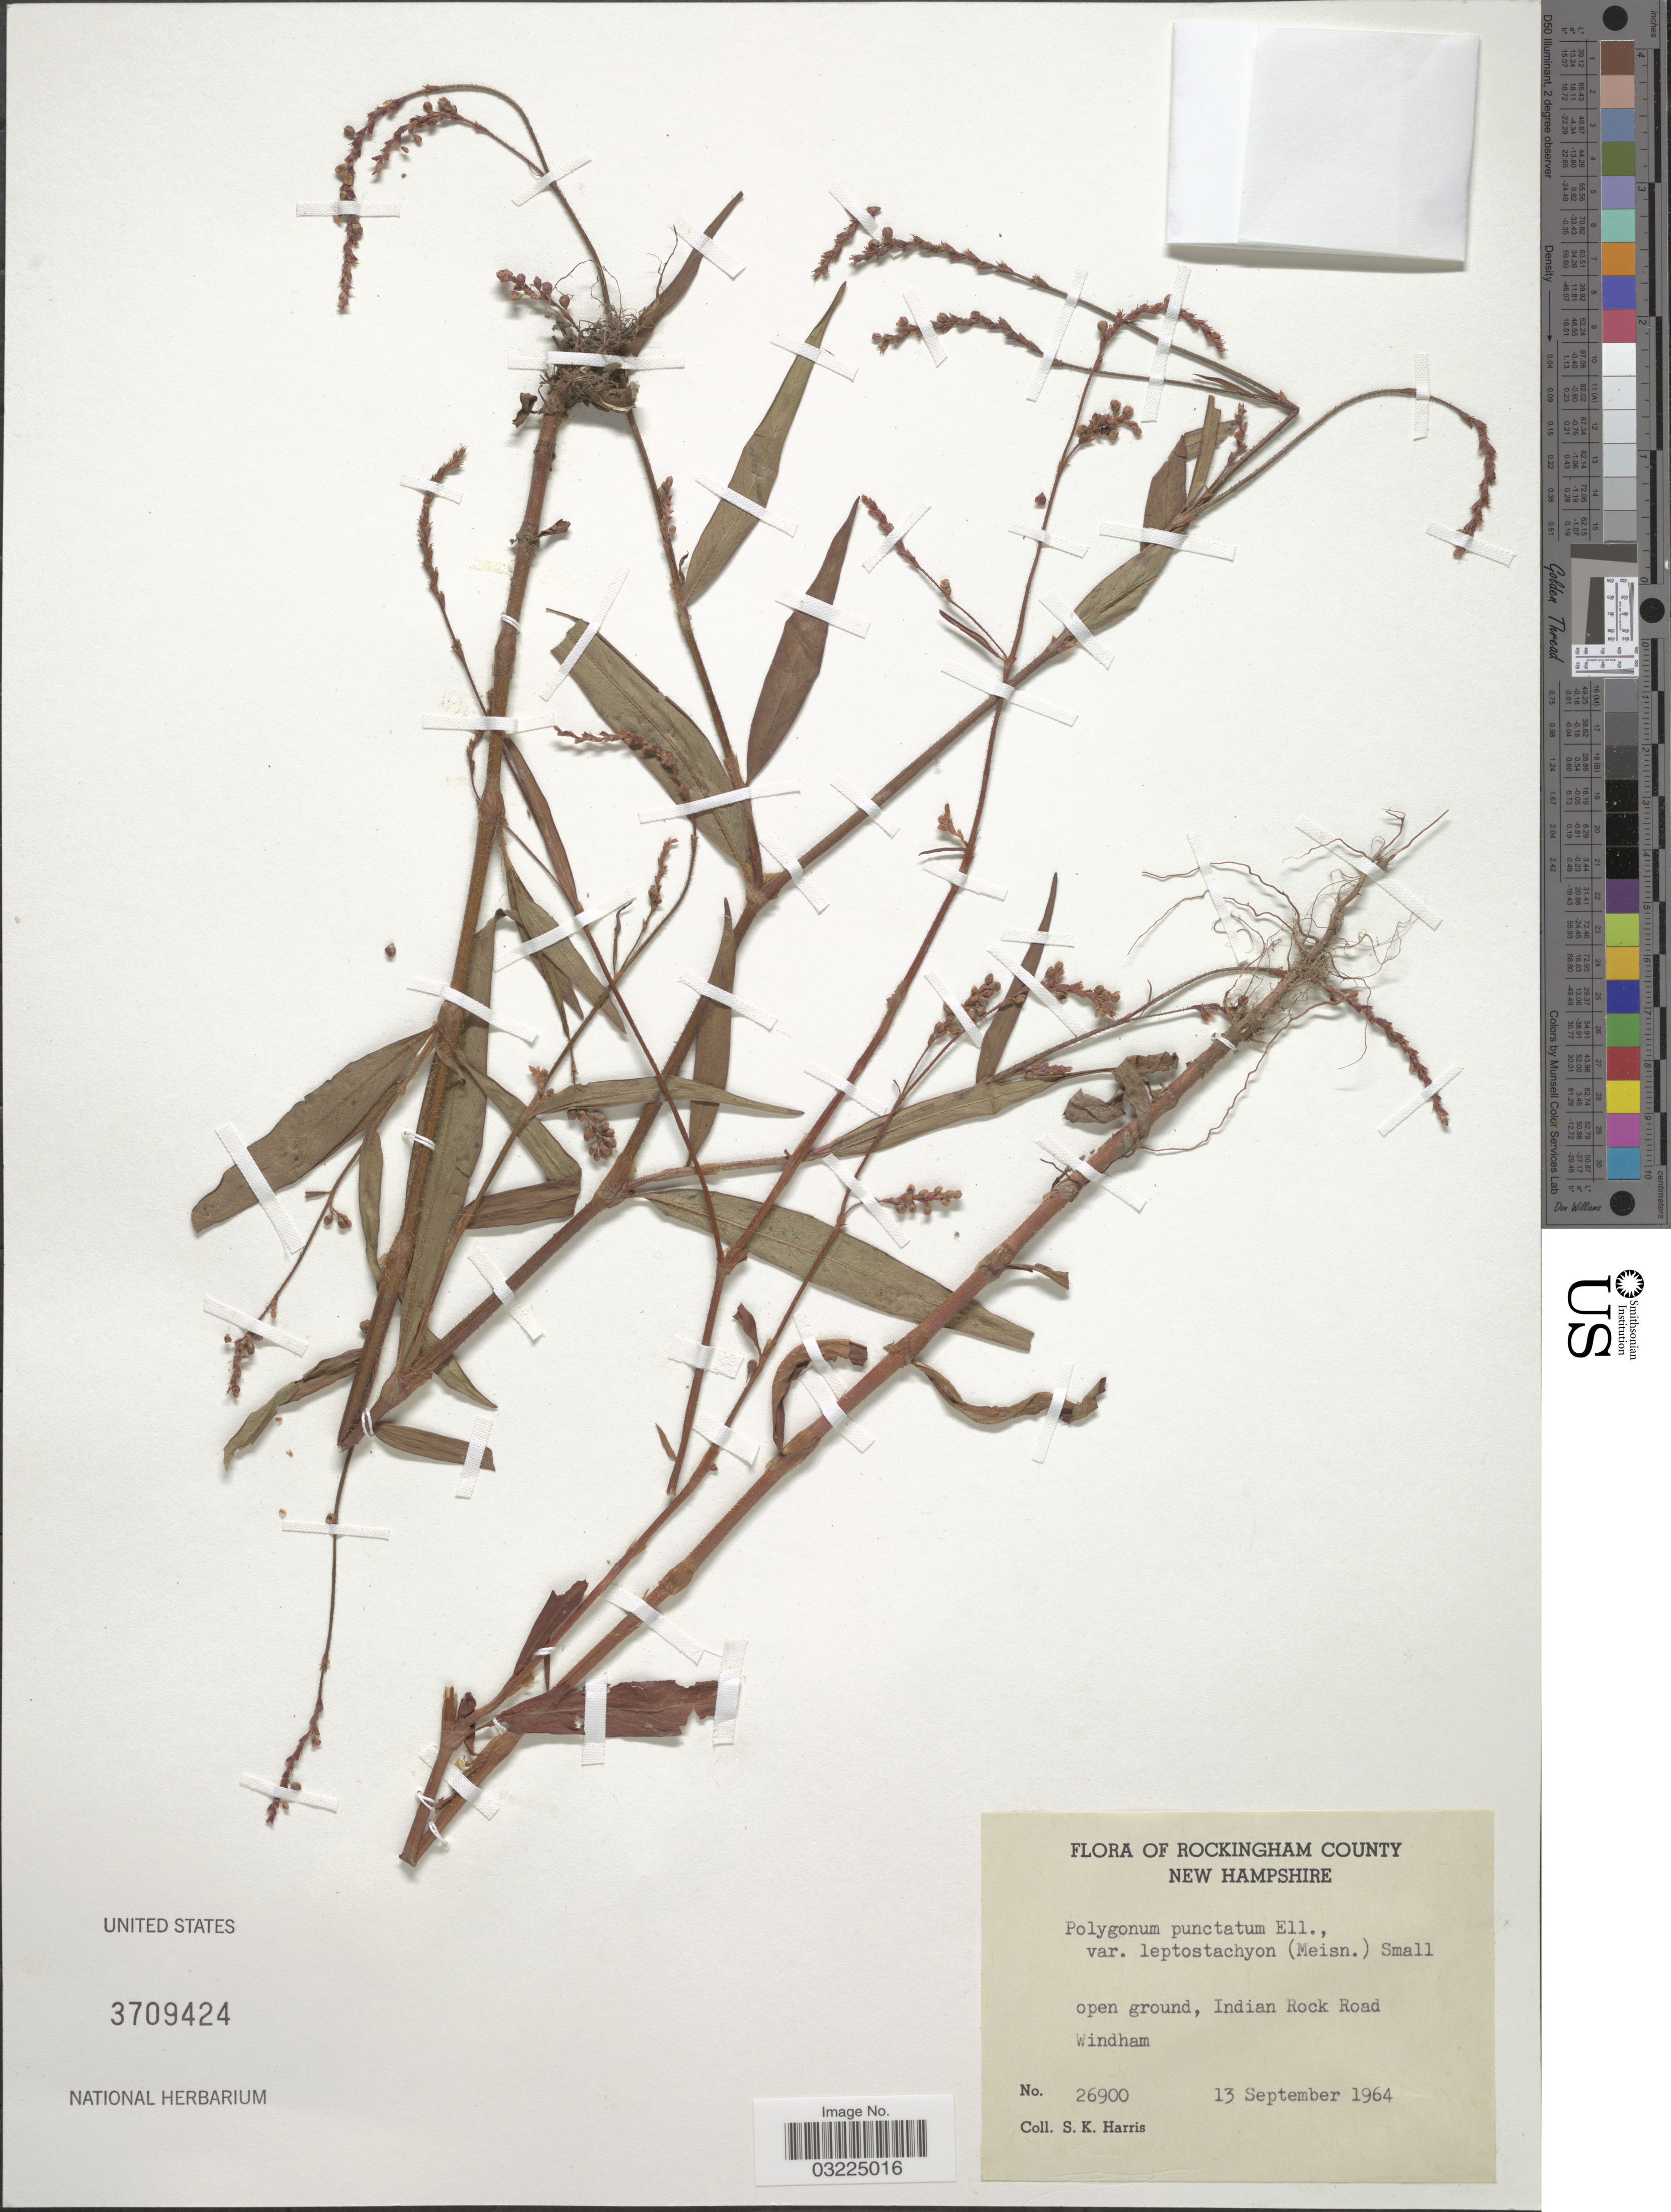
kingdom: Plantae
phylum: Tracheophyta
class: Magnoliopsida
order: Caryophyllales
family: Polygonaceae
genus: Persicaria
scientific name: Persicaria careyi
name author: (Olney) Greene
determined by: Atha, D. E.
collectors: S. K. Harris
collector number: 26900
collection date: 1964-09-13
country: United States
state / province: New Hampshire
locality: Rockingham County. Indian Rock Road Windham.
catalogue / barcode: US 3709424